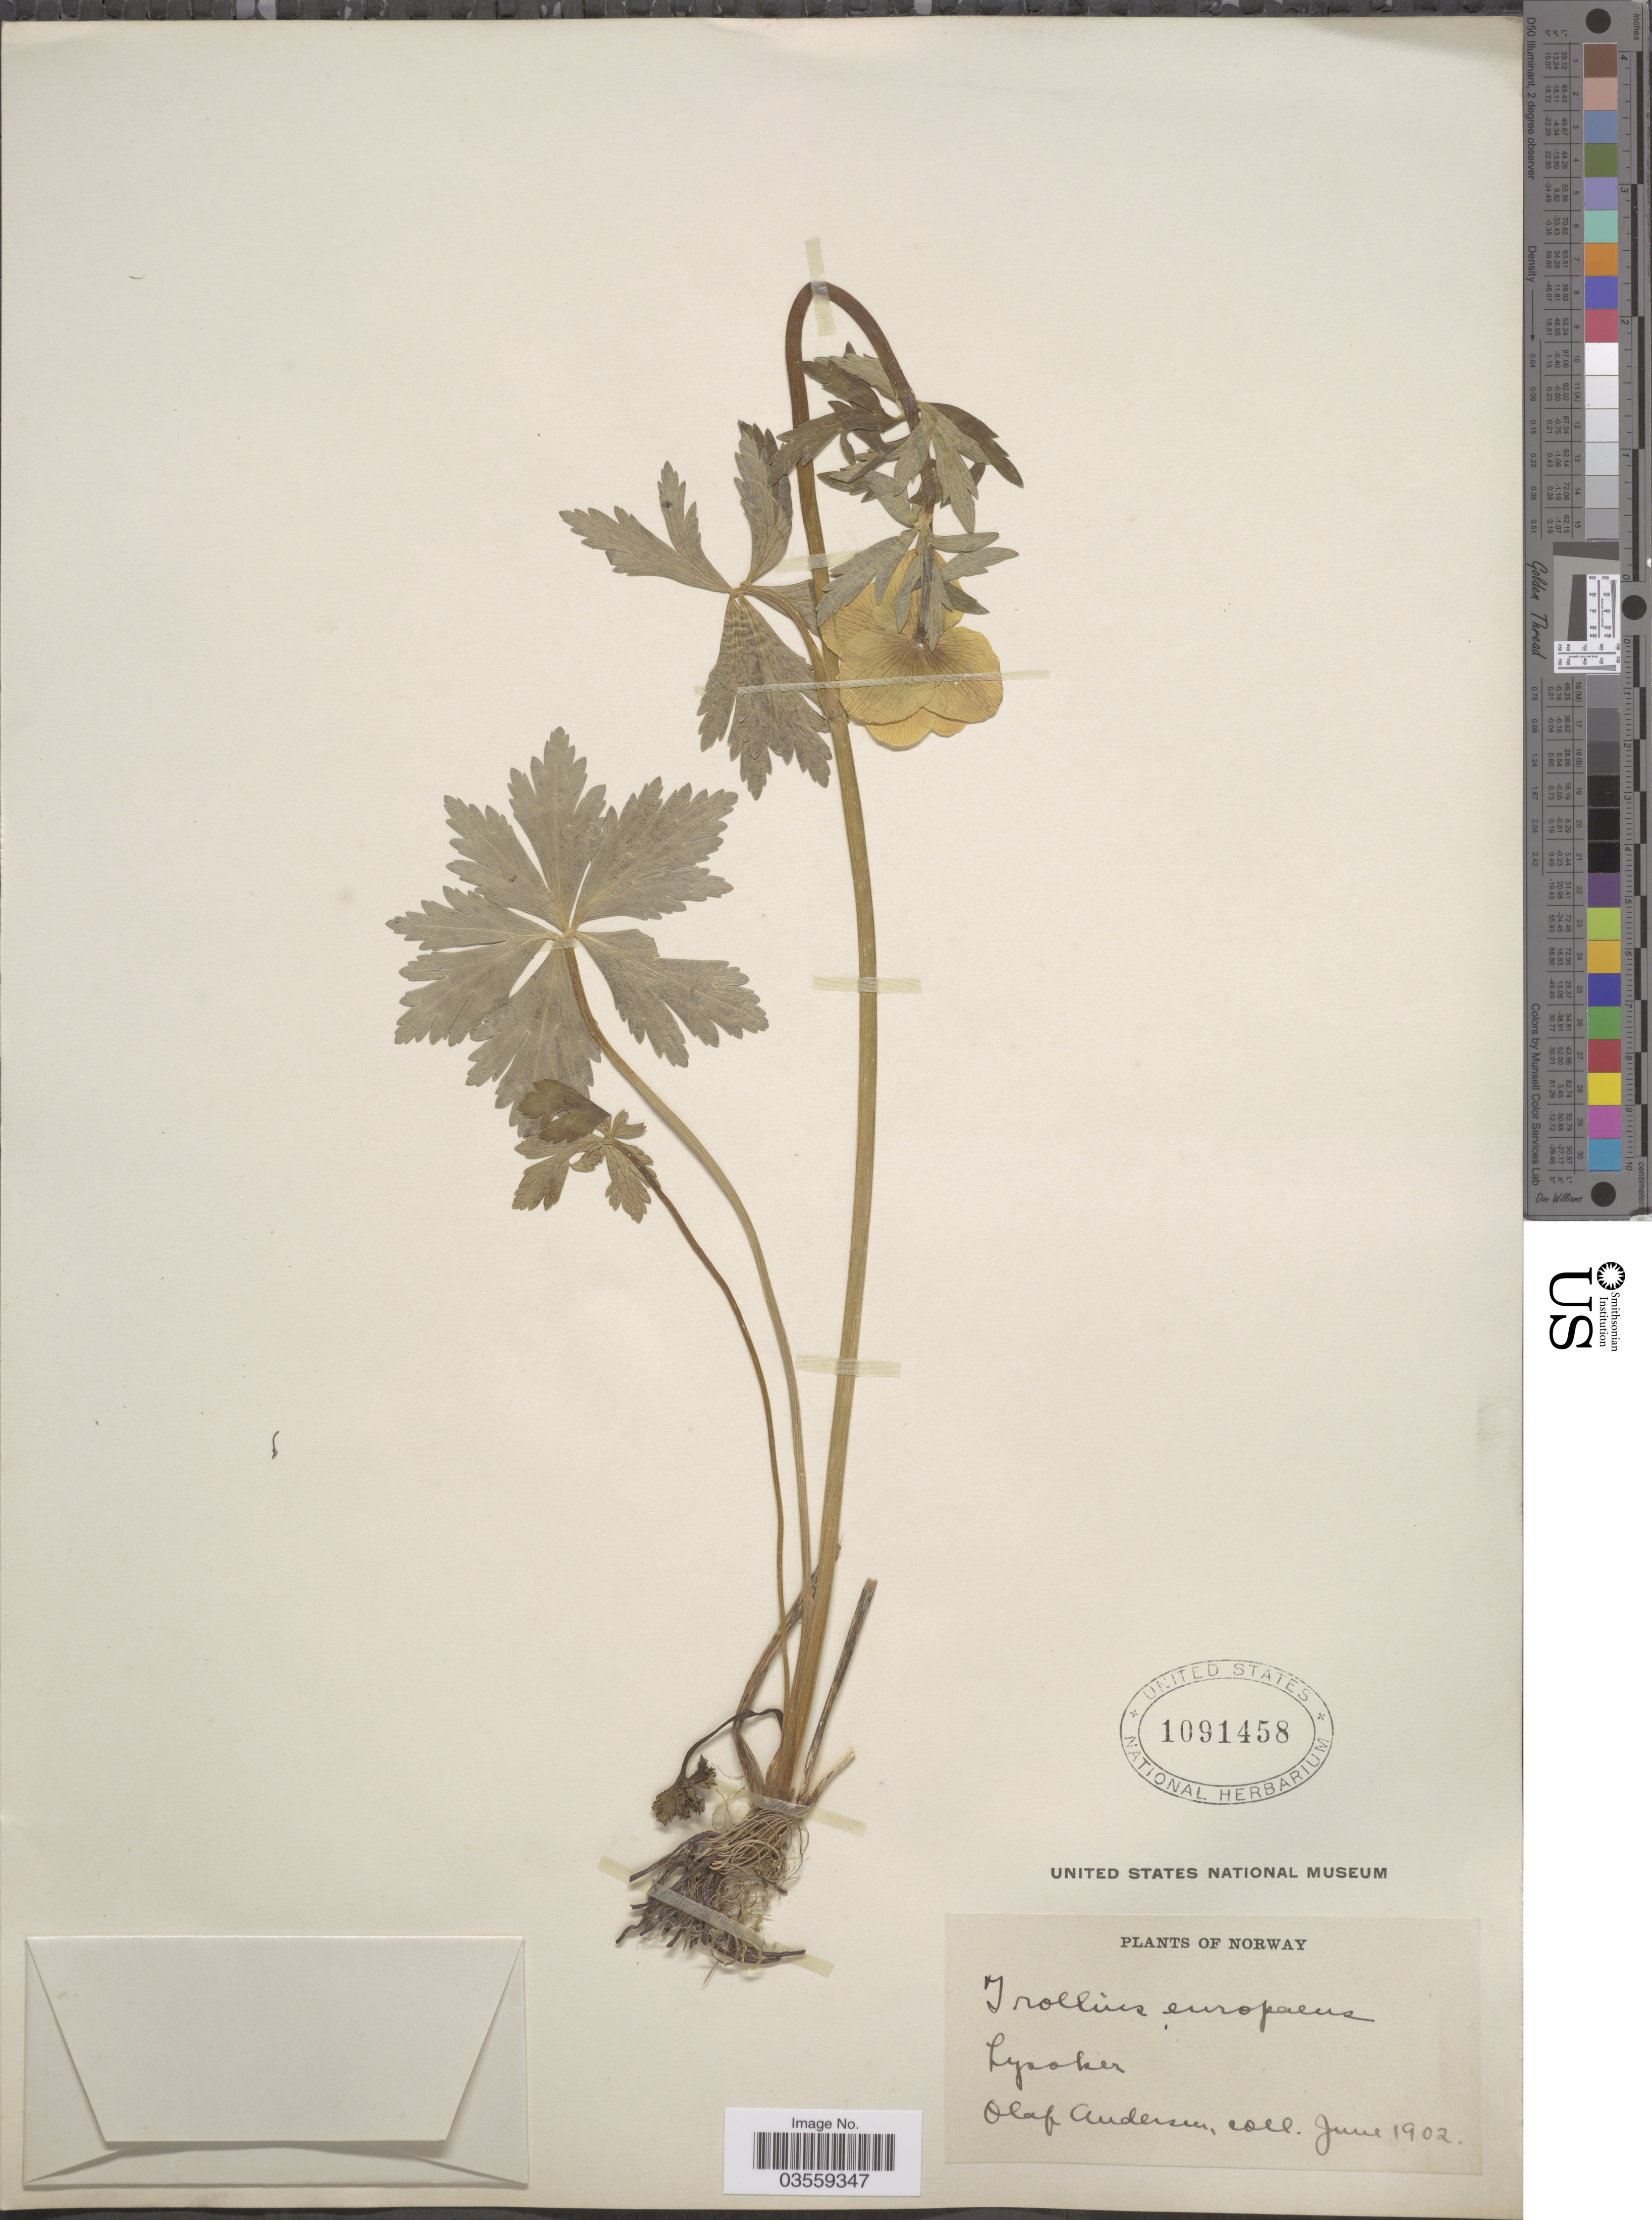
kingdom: Plantae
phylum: Tracheophyta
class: Magnoliopsida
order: Ranunculales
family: Ranunculaceae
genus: Trollius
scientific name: Trollius europaeus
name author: L.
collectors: O. Andersen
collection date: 1902-06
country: Norway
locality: Lysaker.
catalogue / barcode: US 1091458